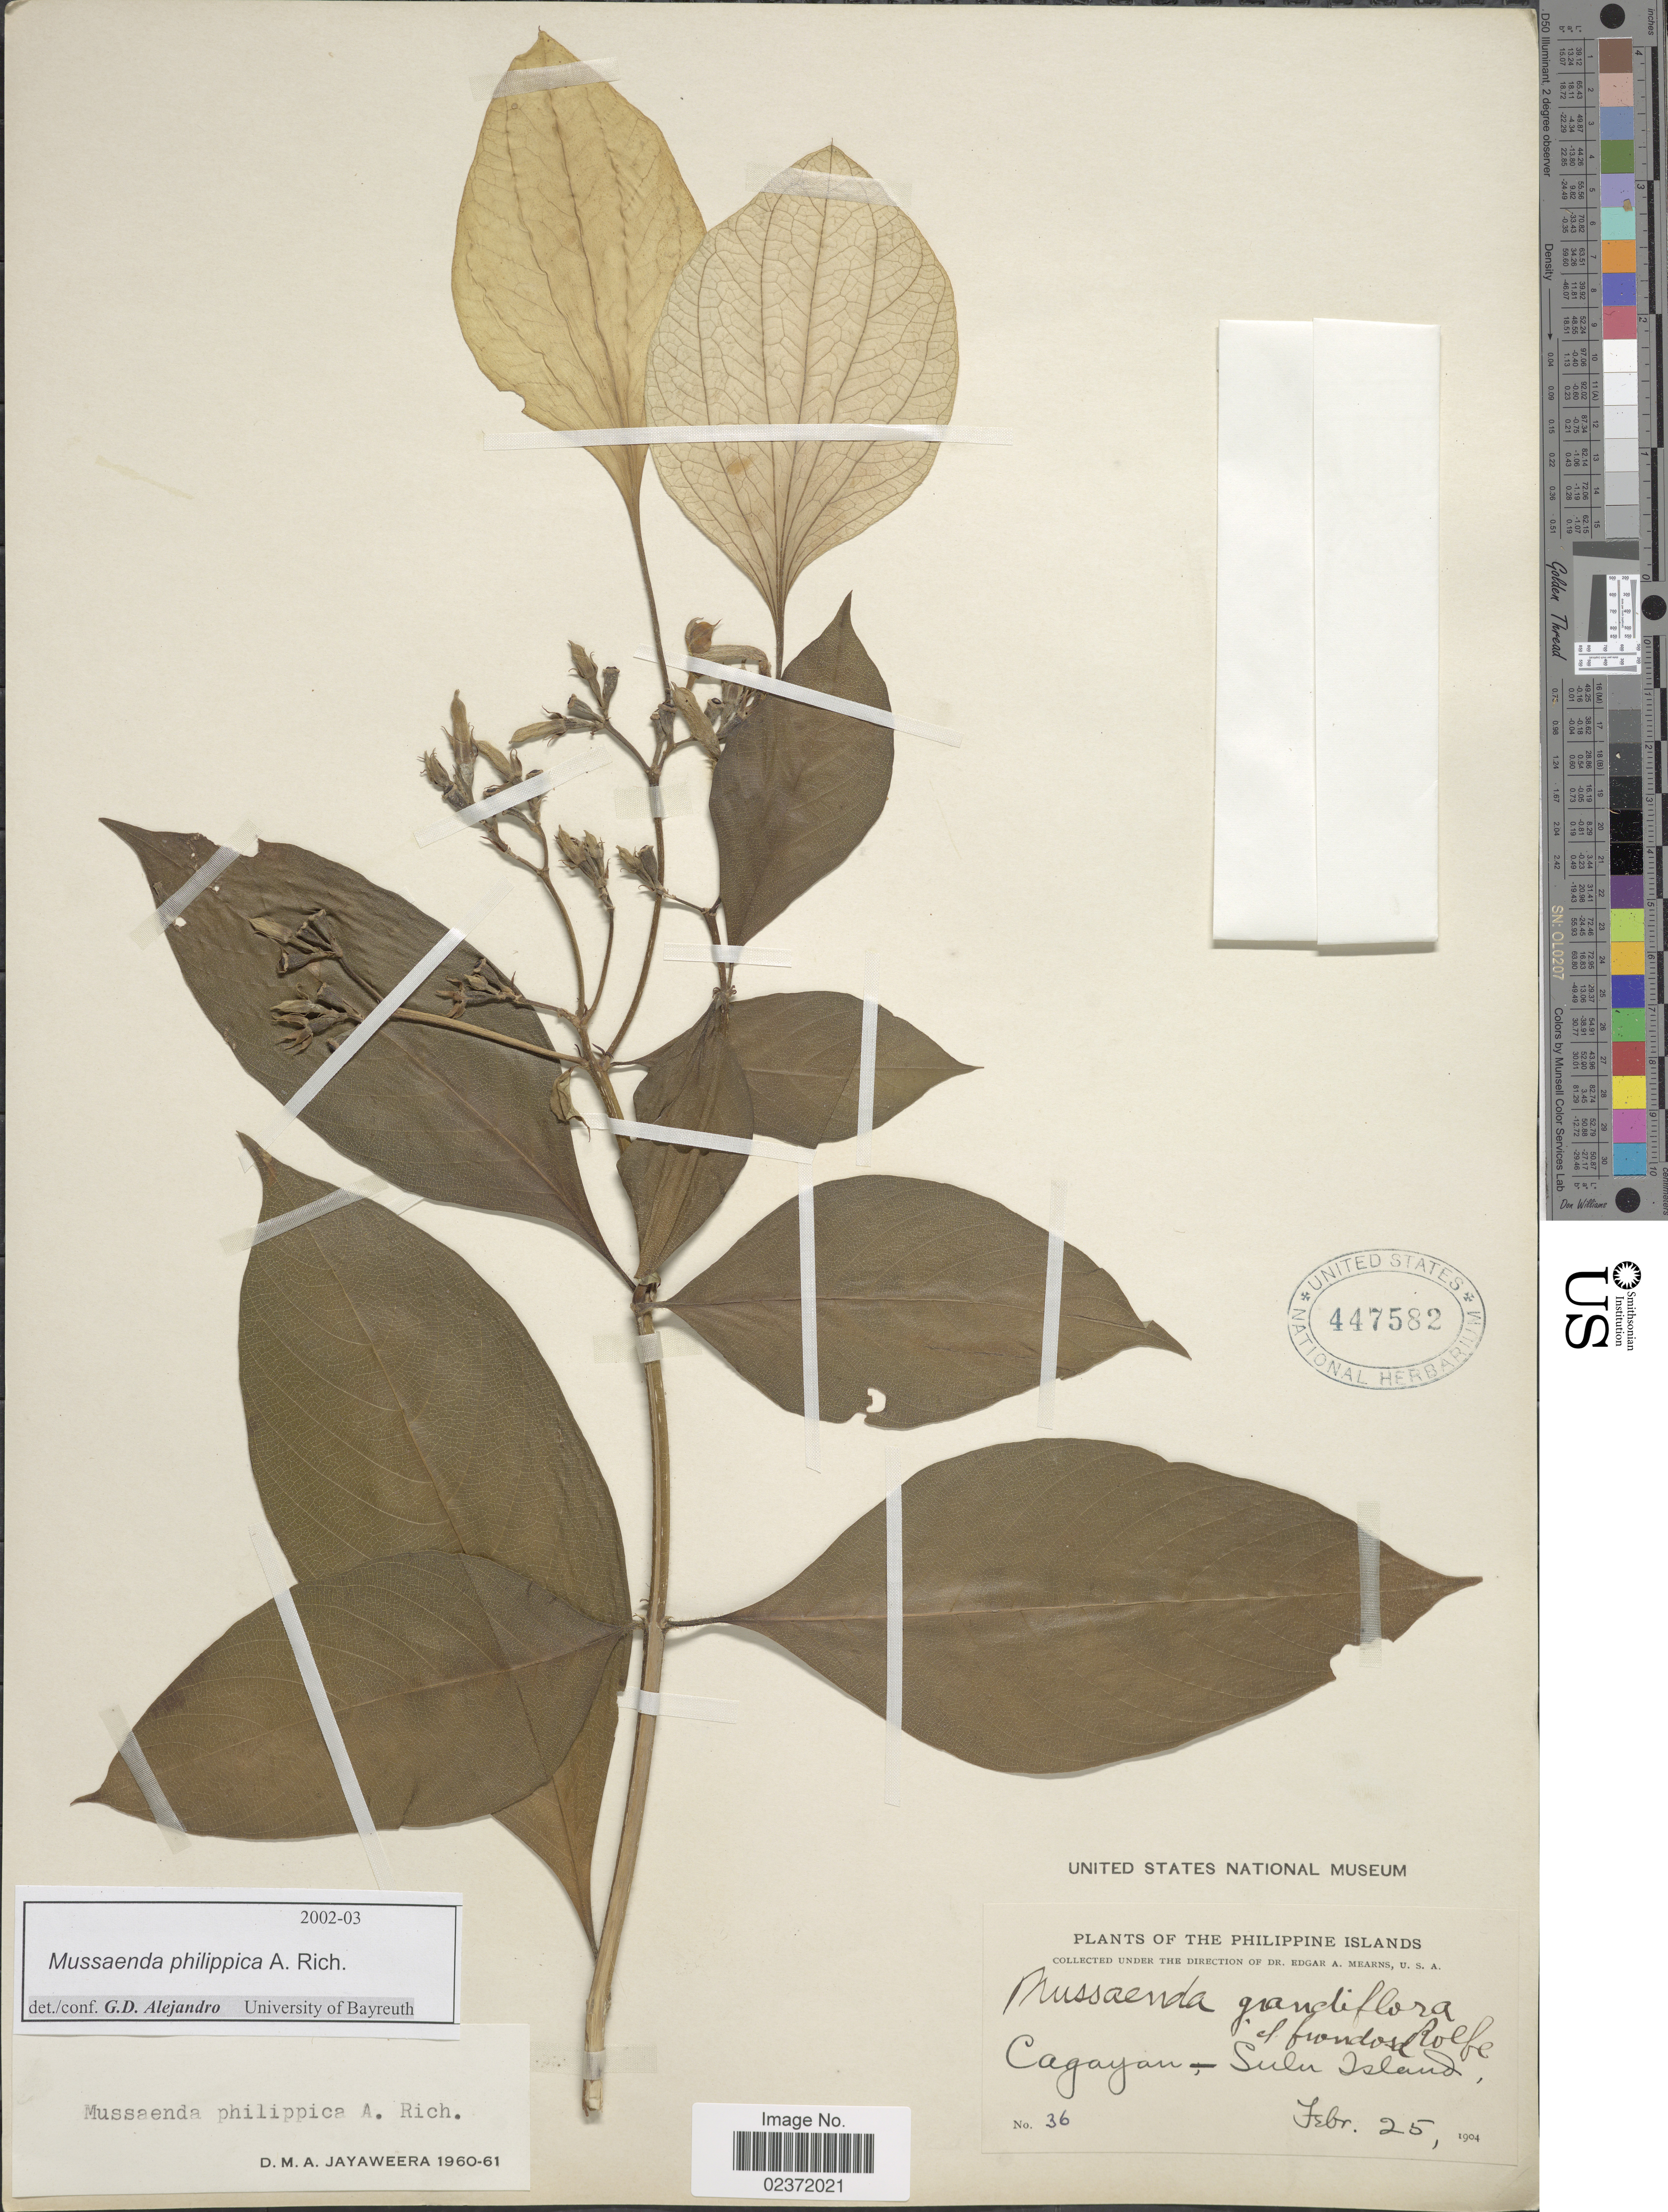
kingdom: Plantae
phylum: Tracheophyta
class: Magnoliopsida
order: Gentianales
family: Rubiaceae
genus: Mussaenda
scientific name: Mussaenda philippica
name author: A. Rich.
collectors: E. A. Mearns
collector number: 36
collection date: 1904-02-25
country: Philippines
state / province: Muslim Mindanao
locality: Cagayan, Sulu Island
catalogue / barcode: US 447582